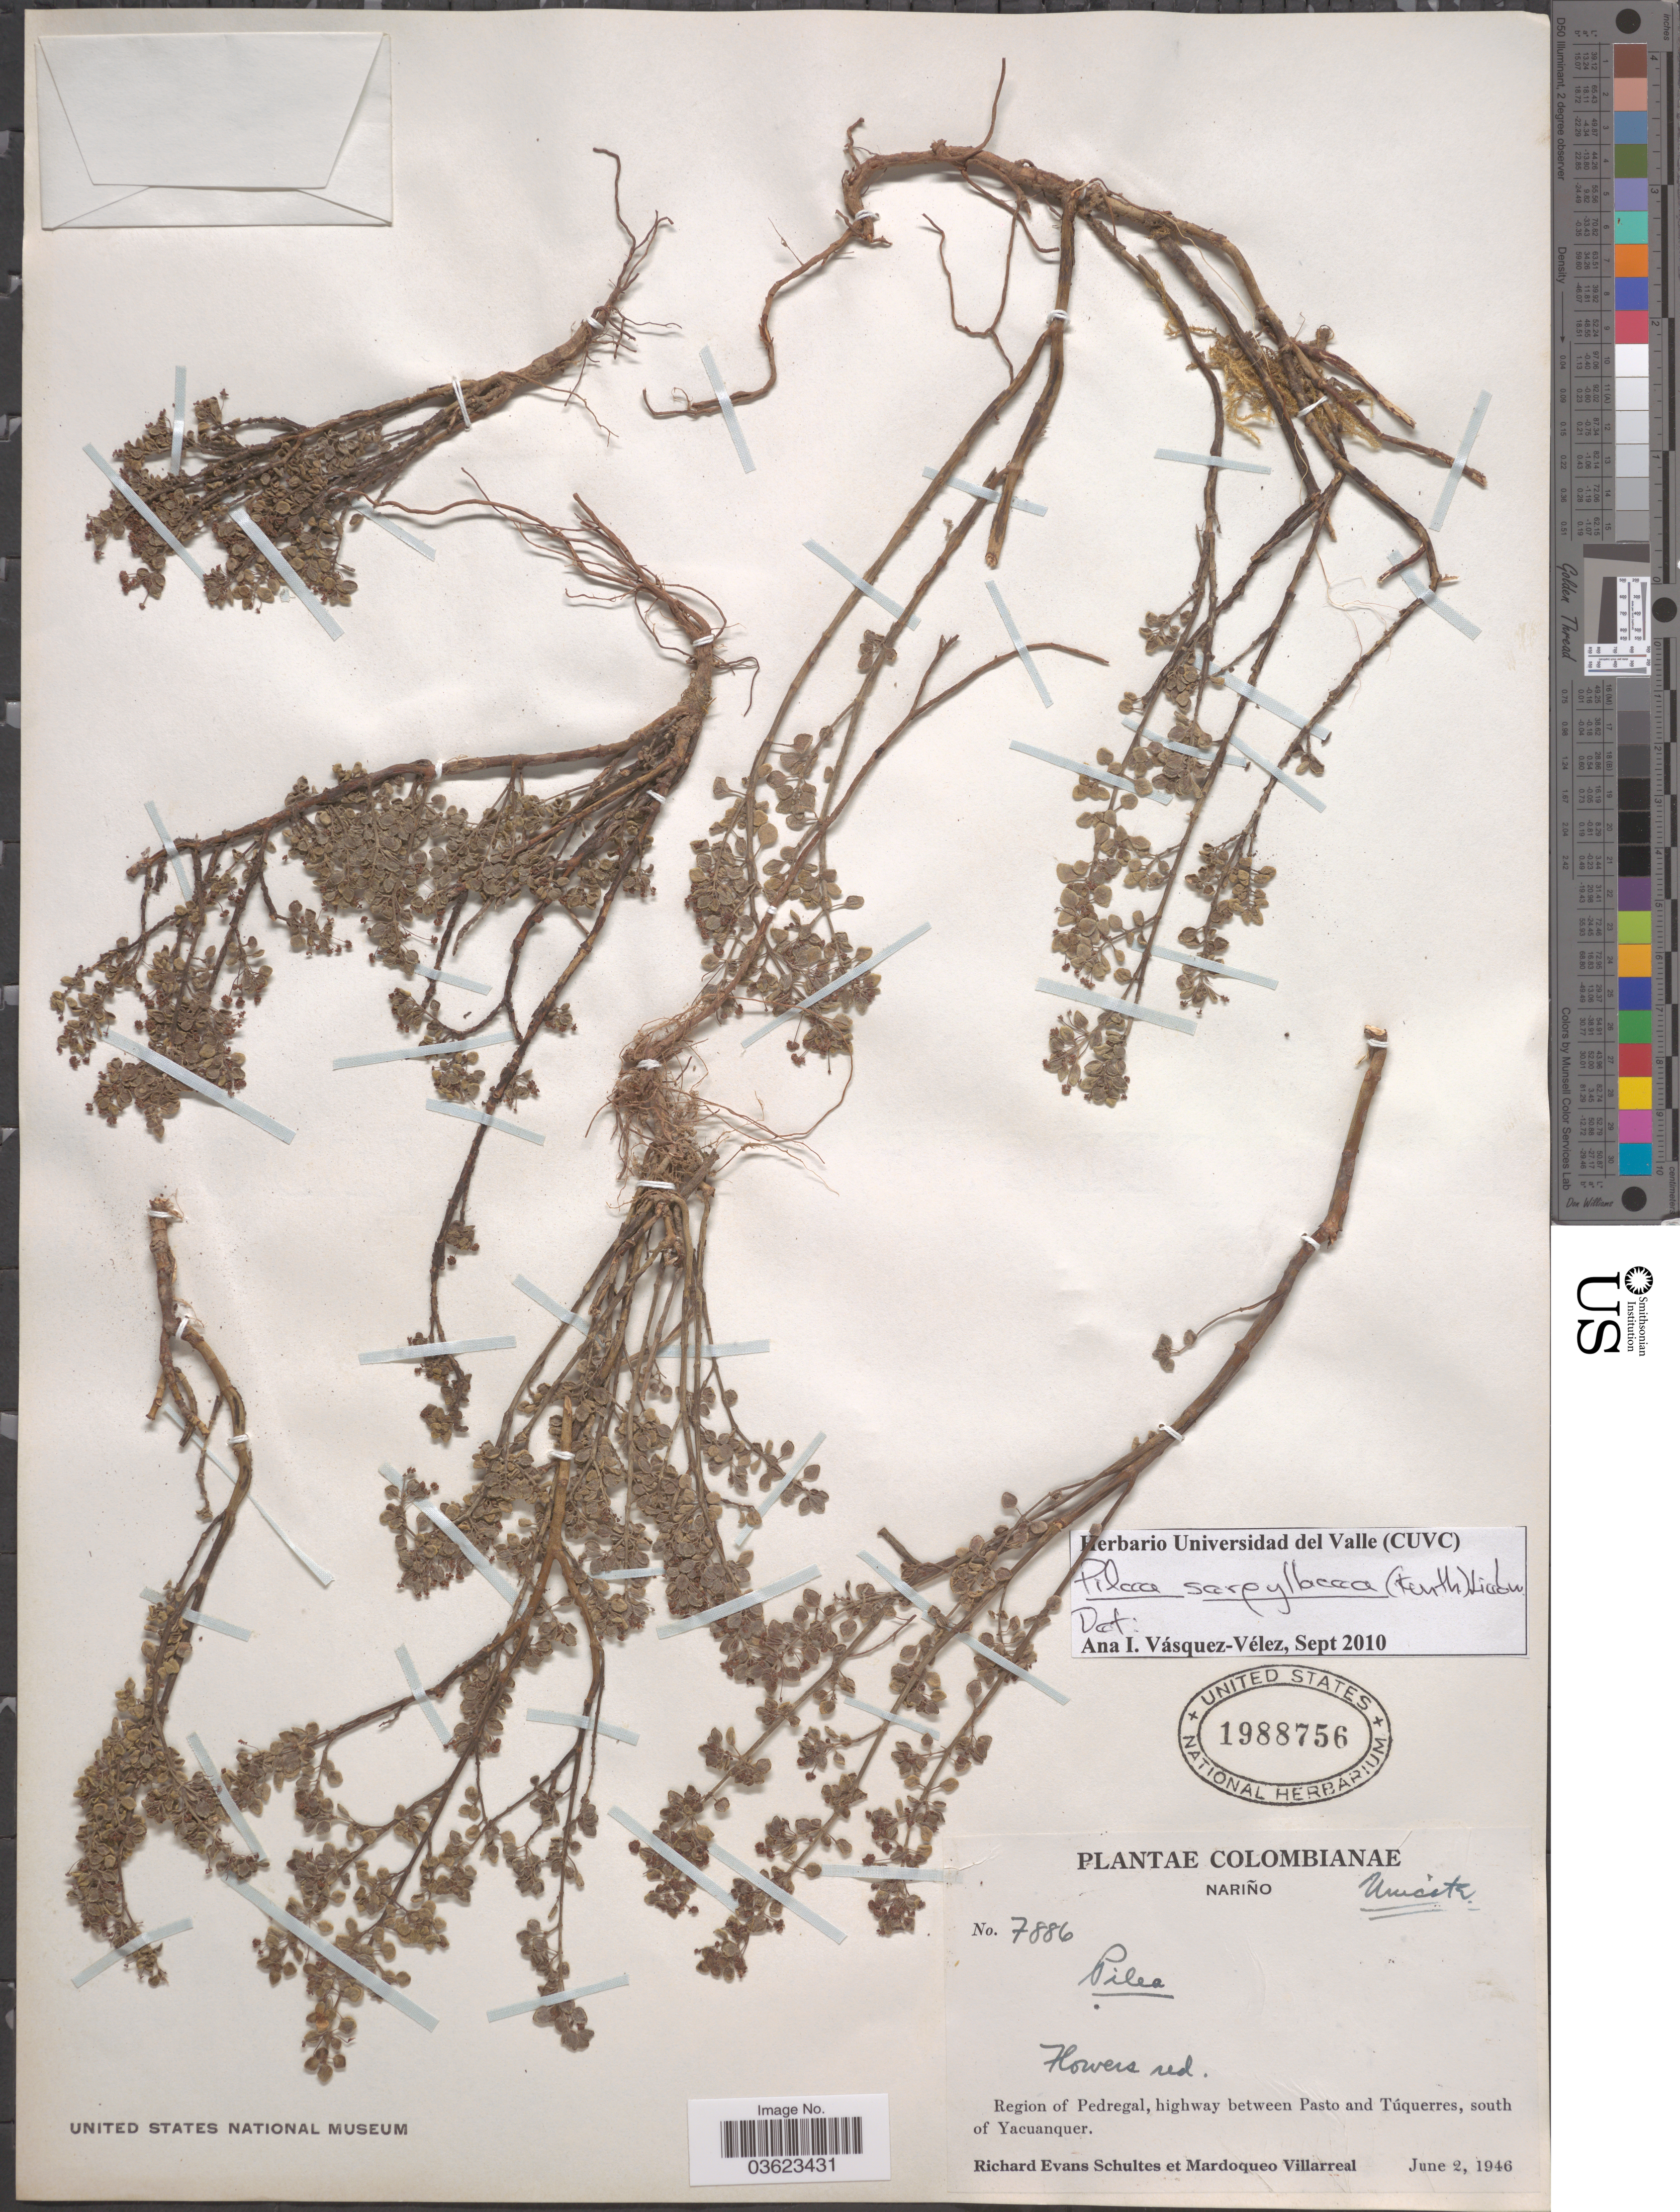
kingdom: Plantae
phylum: Tracheophyta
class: Magnoliopsida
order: Rosales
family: Urticaceae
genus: Pilea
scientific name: Pilea serpyllacea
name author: (Kunth) Liebm.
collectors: R. E. Schultes & M. Villarreal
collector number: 7886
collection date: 1946-06-02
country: Colombia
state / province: Nariño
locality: Region of Pedregal, highway between Pasto and Túquerres, south of Yacuanquer.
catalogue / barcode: US 1988756